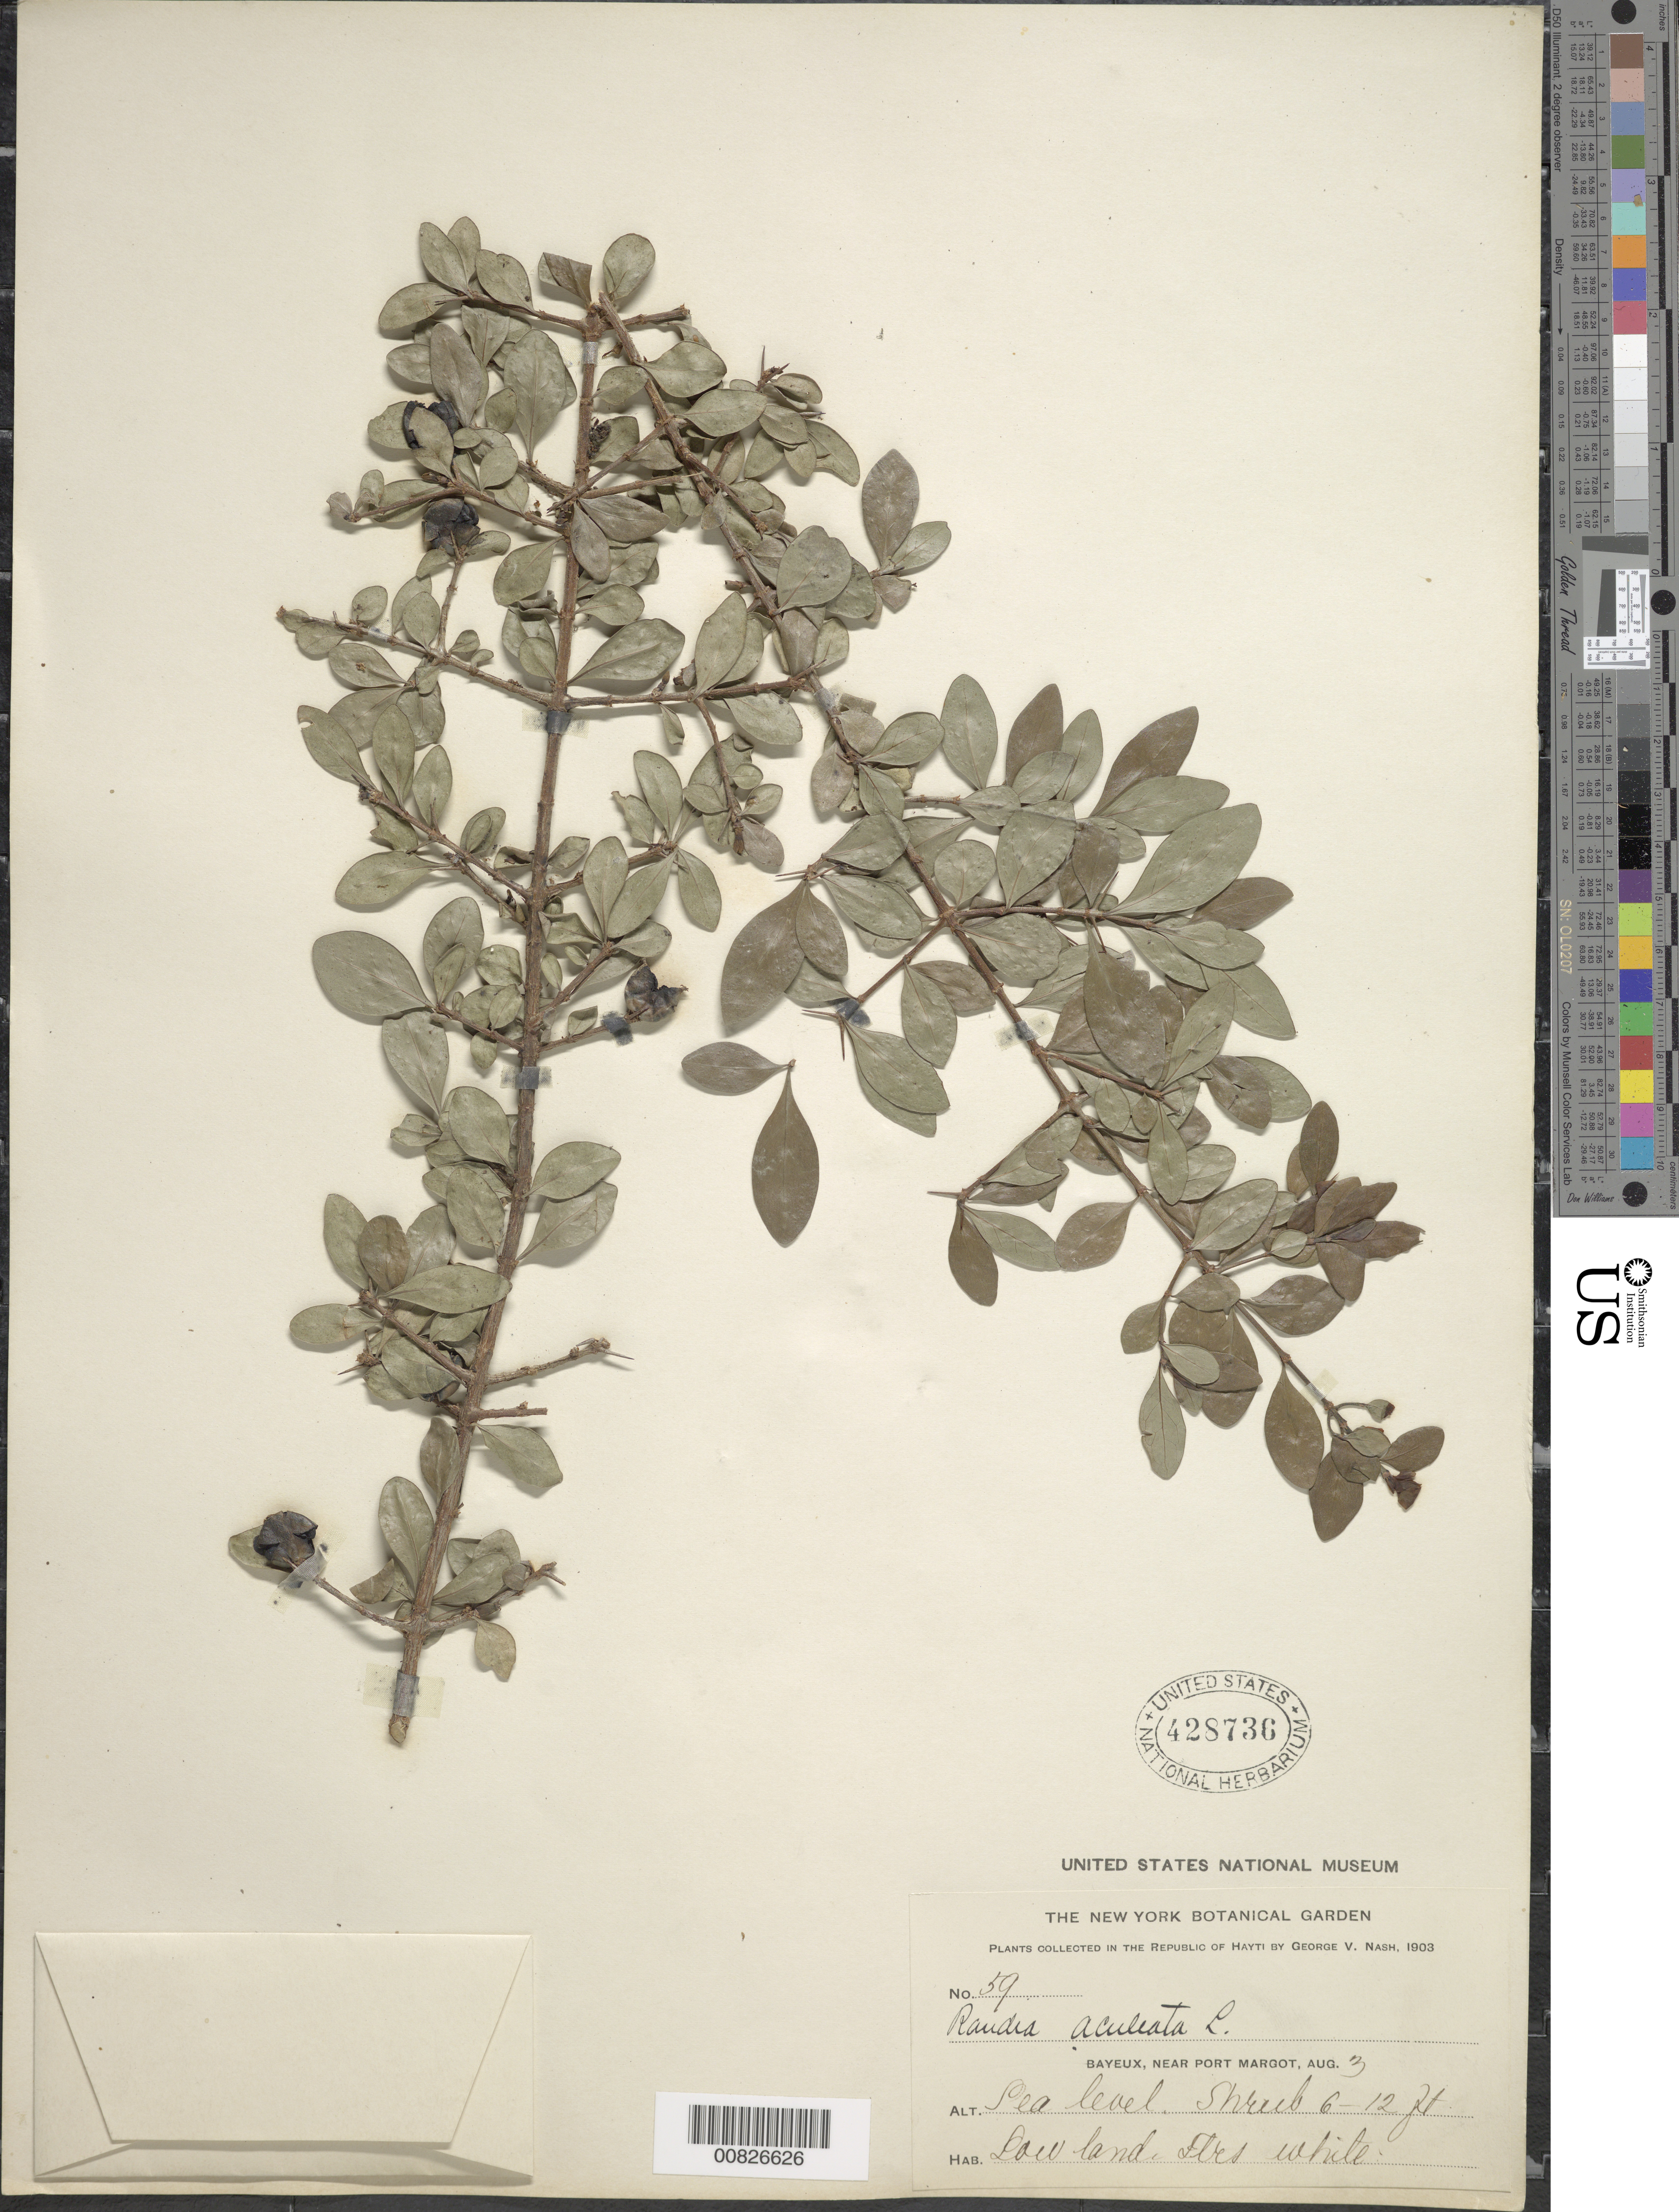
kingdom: Plantae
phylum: Tracheophyta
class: Magnoliopsida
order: Gentianales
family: Rubiaceae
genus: Randia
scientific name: Randia aculeata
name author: L.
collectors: G. V. Nash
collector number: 59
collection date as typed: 03 Aug 1903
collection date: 1903-08-03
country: Haiti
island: Hispaniola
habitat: Lowland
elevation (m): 0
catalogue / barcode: US 428736